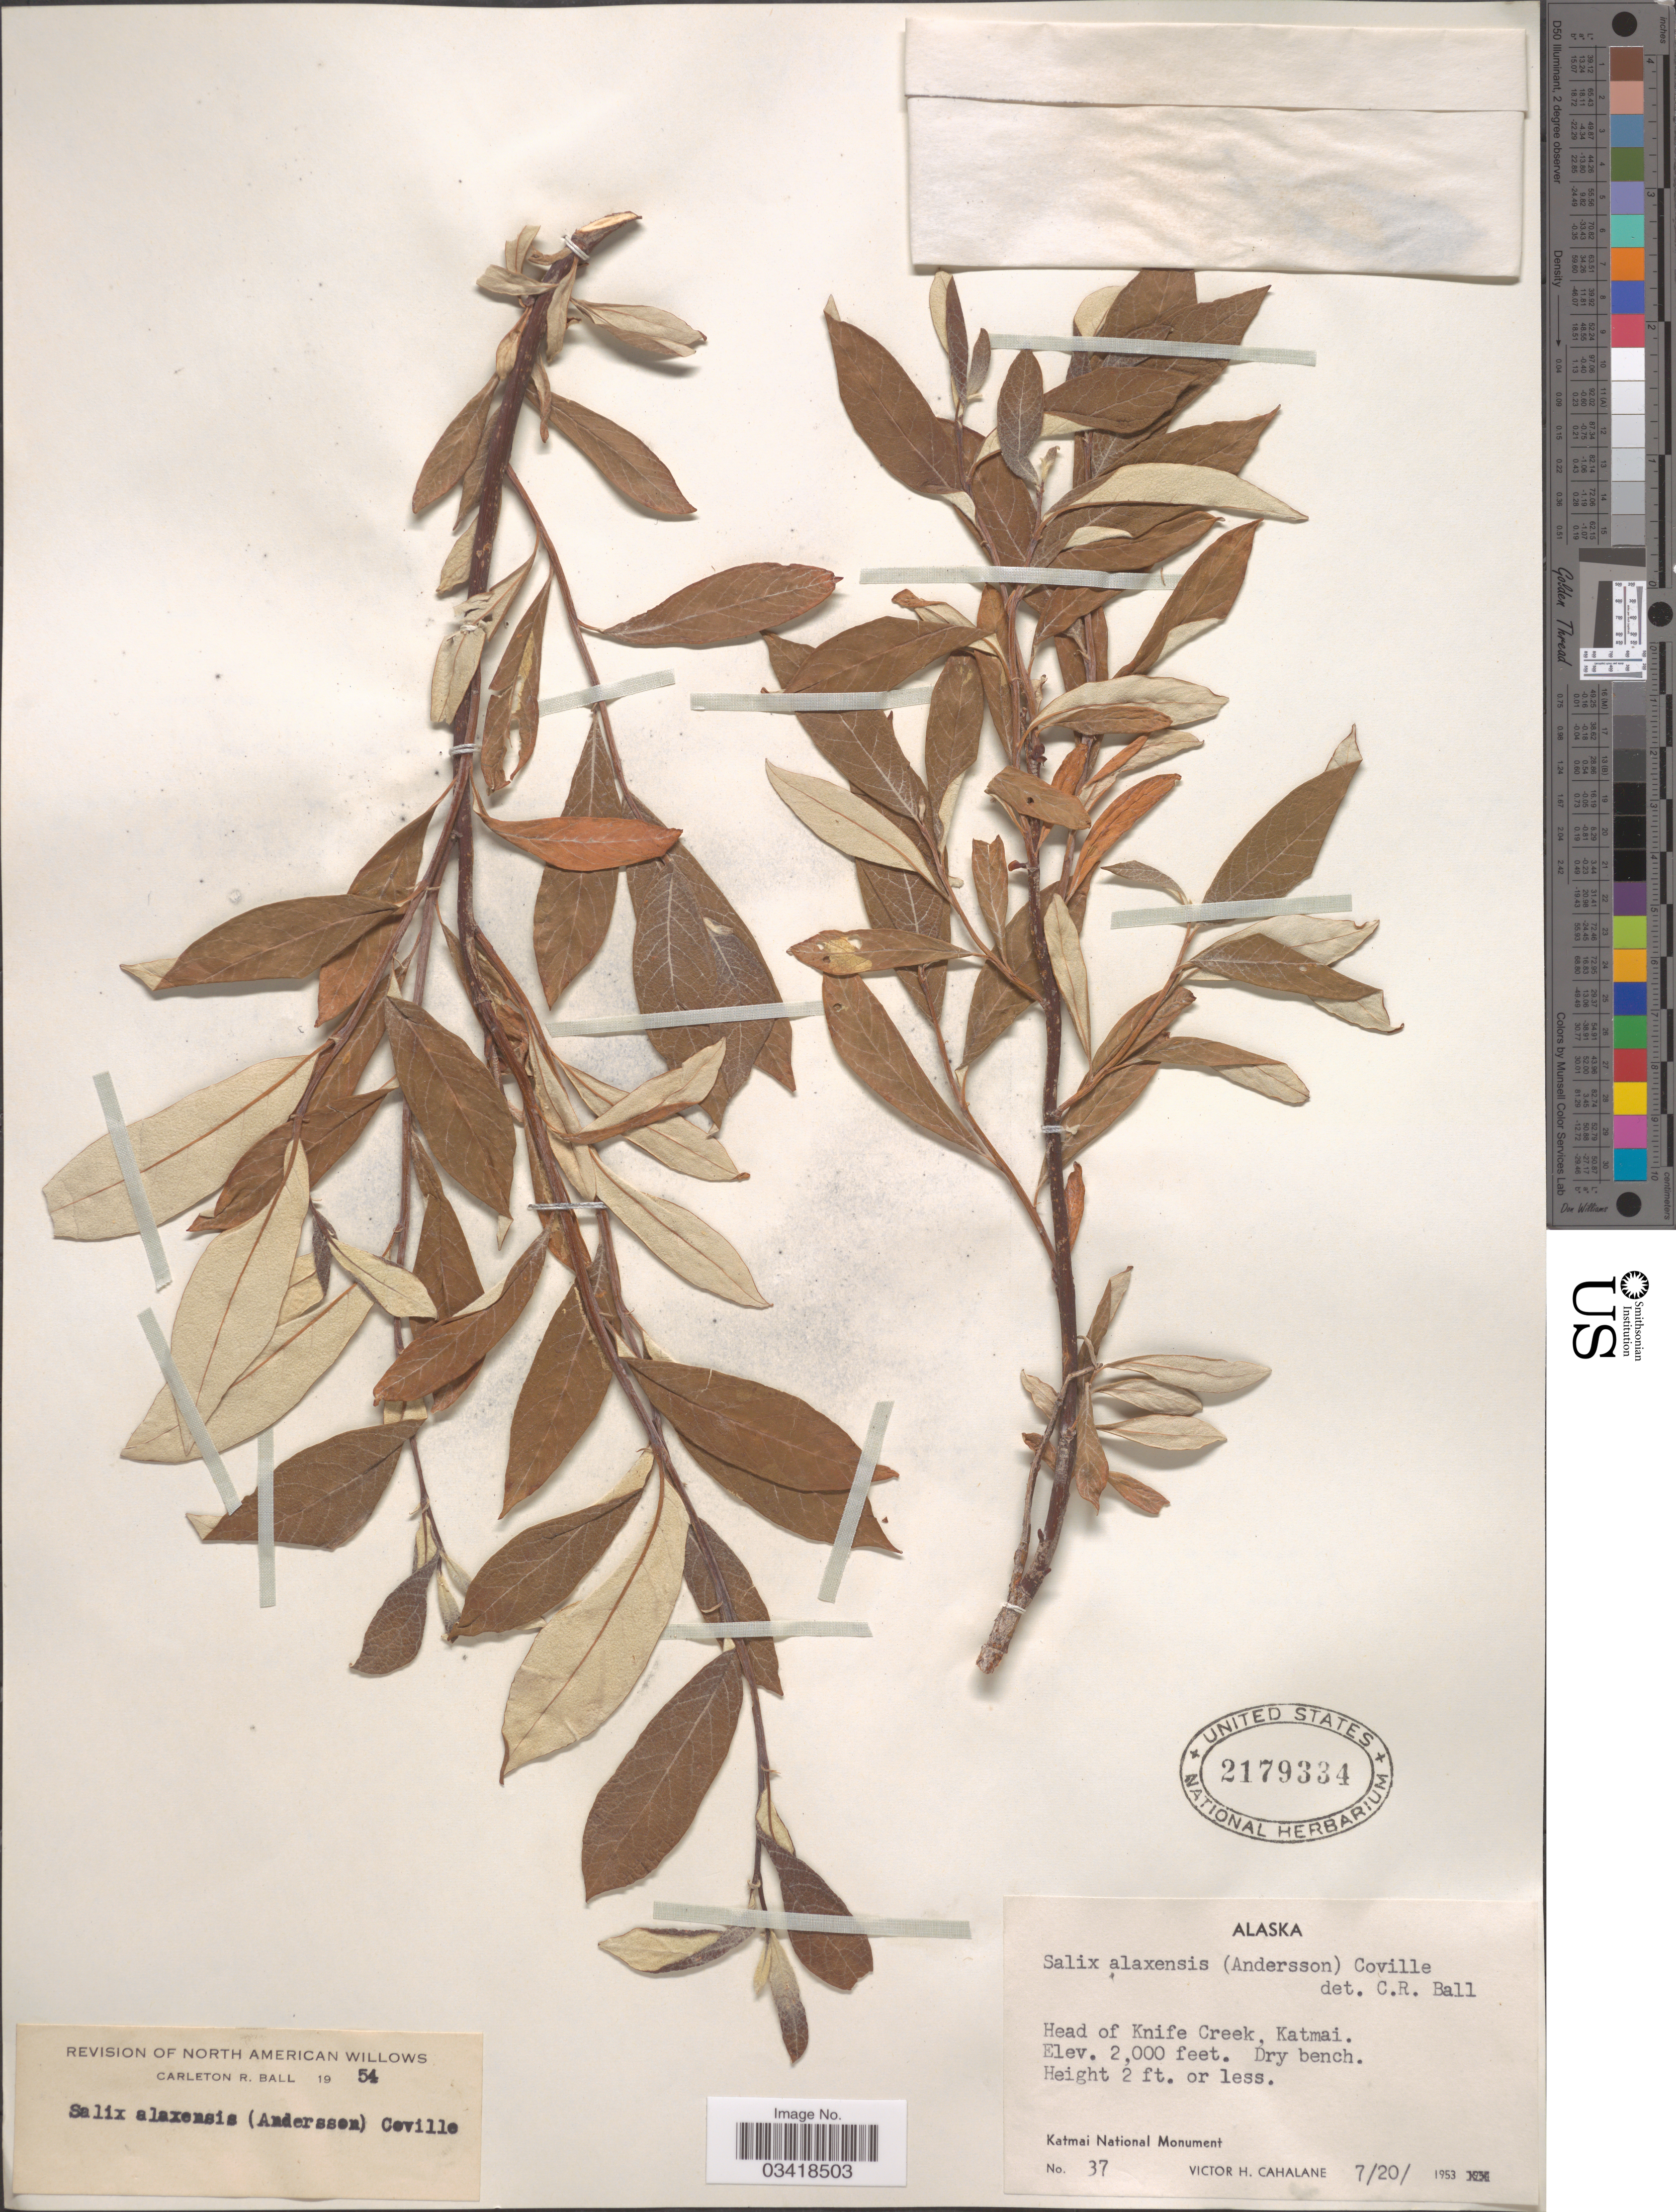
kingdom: Plantae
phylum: Tracheophyta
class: Magnoliopsida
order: Malpighiales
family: Salicaceae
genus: Salix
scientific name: Salix alaxensis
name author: (Andersson) Coville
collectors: V. Cahalane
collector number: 37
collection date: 1953-07-20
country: United States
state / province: Alaska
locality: Head of Knife Creek, Katmai. Katmai National Monument.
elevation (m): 610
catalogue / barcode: US 2179334